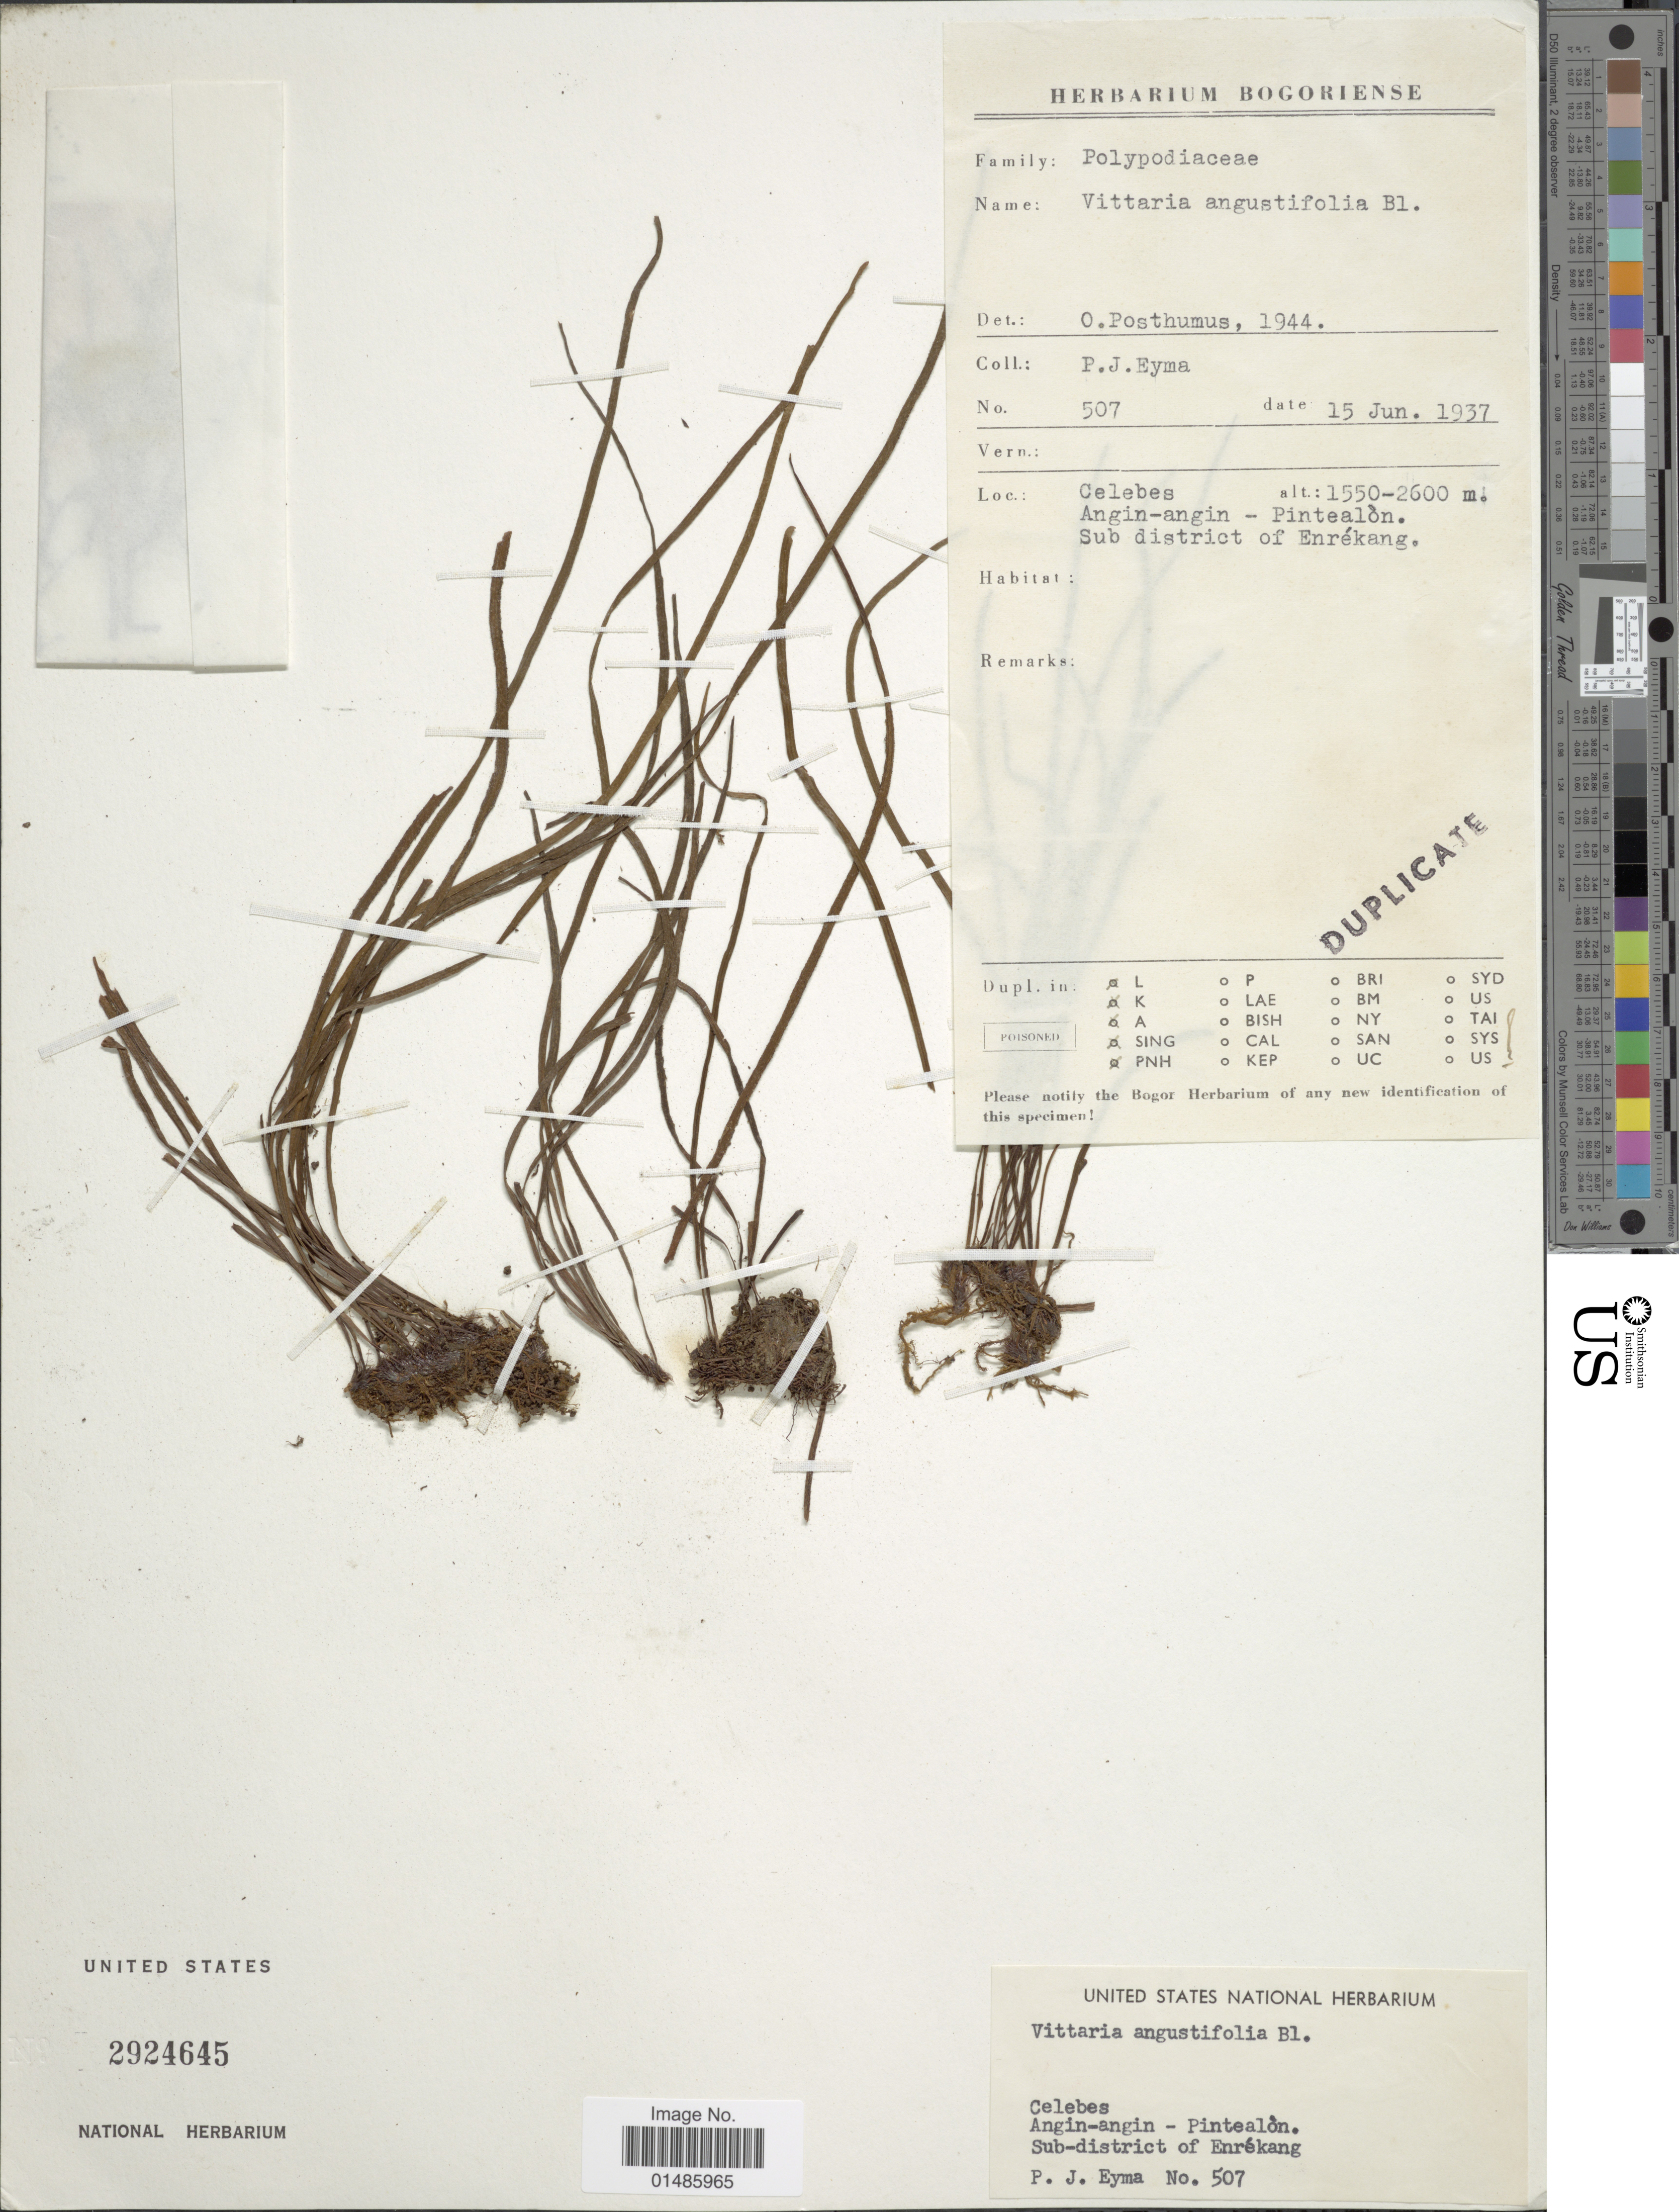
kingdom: Plantae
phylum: Tracheophyta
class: Polypodiopsida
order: Polypodiales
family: Pteridaceae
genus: Haplopteris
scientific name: Haplopteris angustifolia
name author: (Blume) E.H. Crane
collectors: P. J. Eyma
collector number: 507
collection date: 1937-06-15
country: Indonesia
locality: Celebes. Angin-angin-Pintealòn. Sub-district of Enrékang.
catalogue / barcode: US 2924645